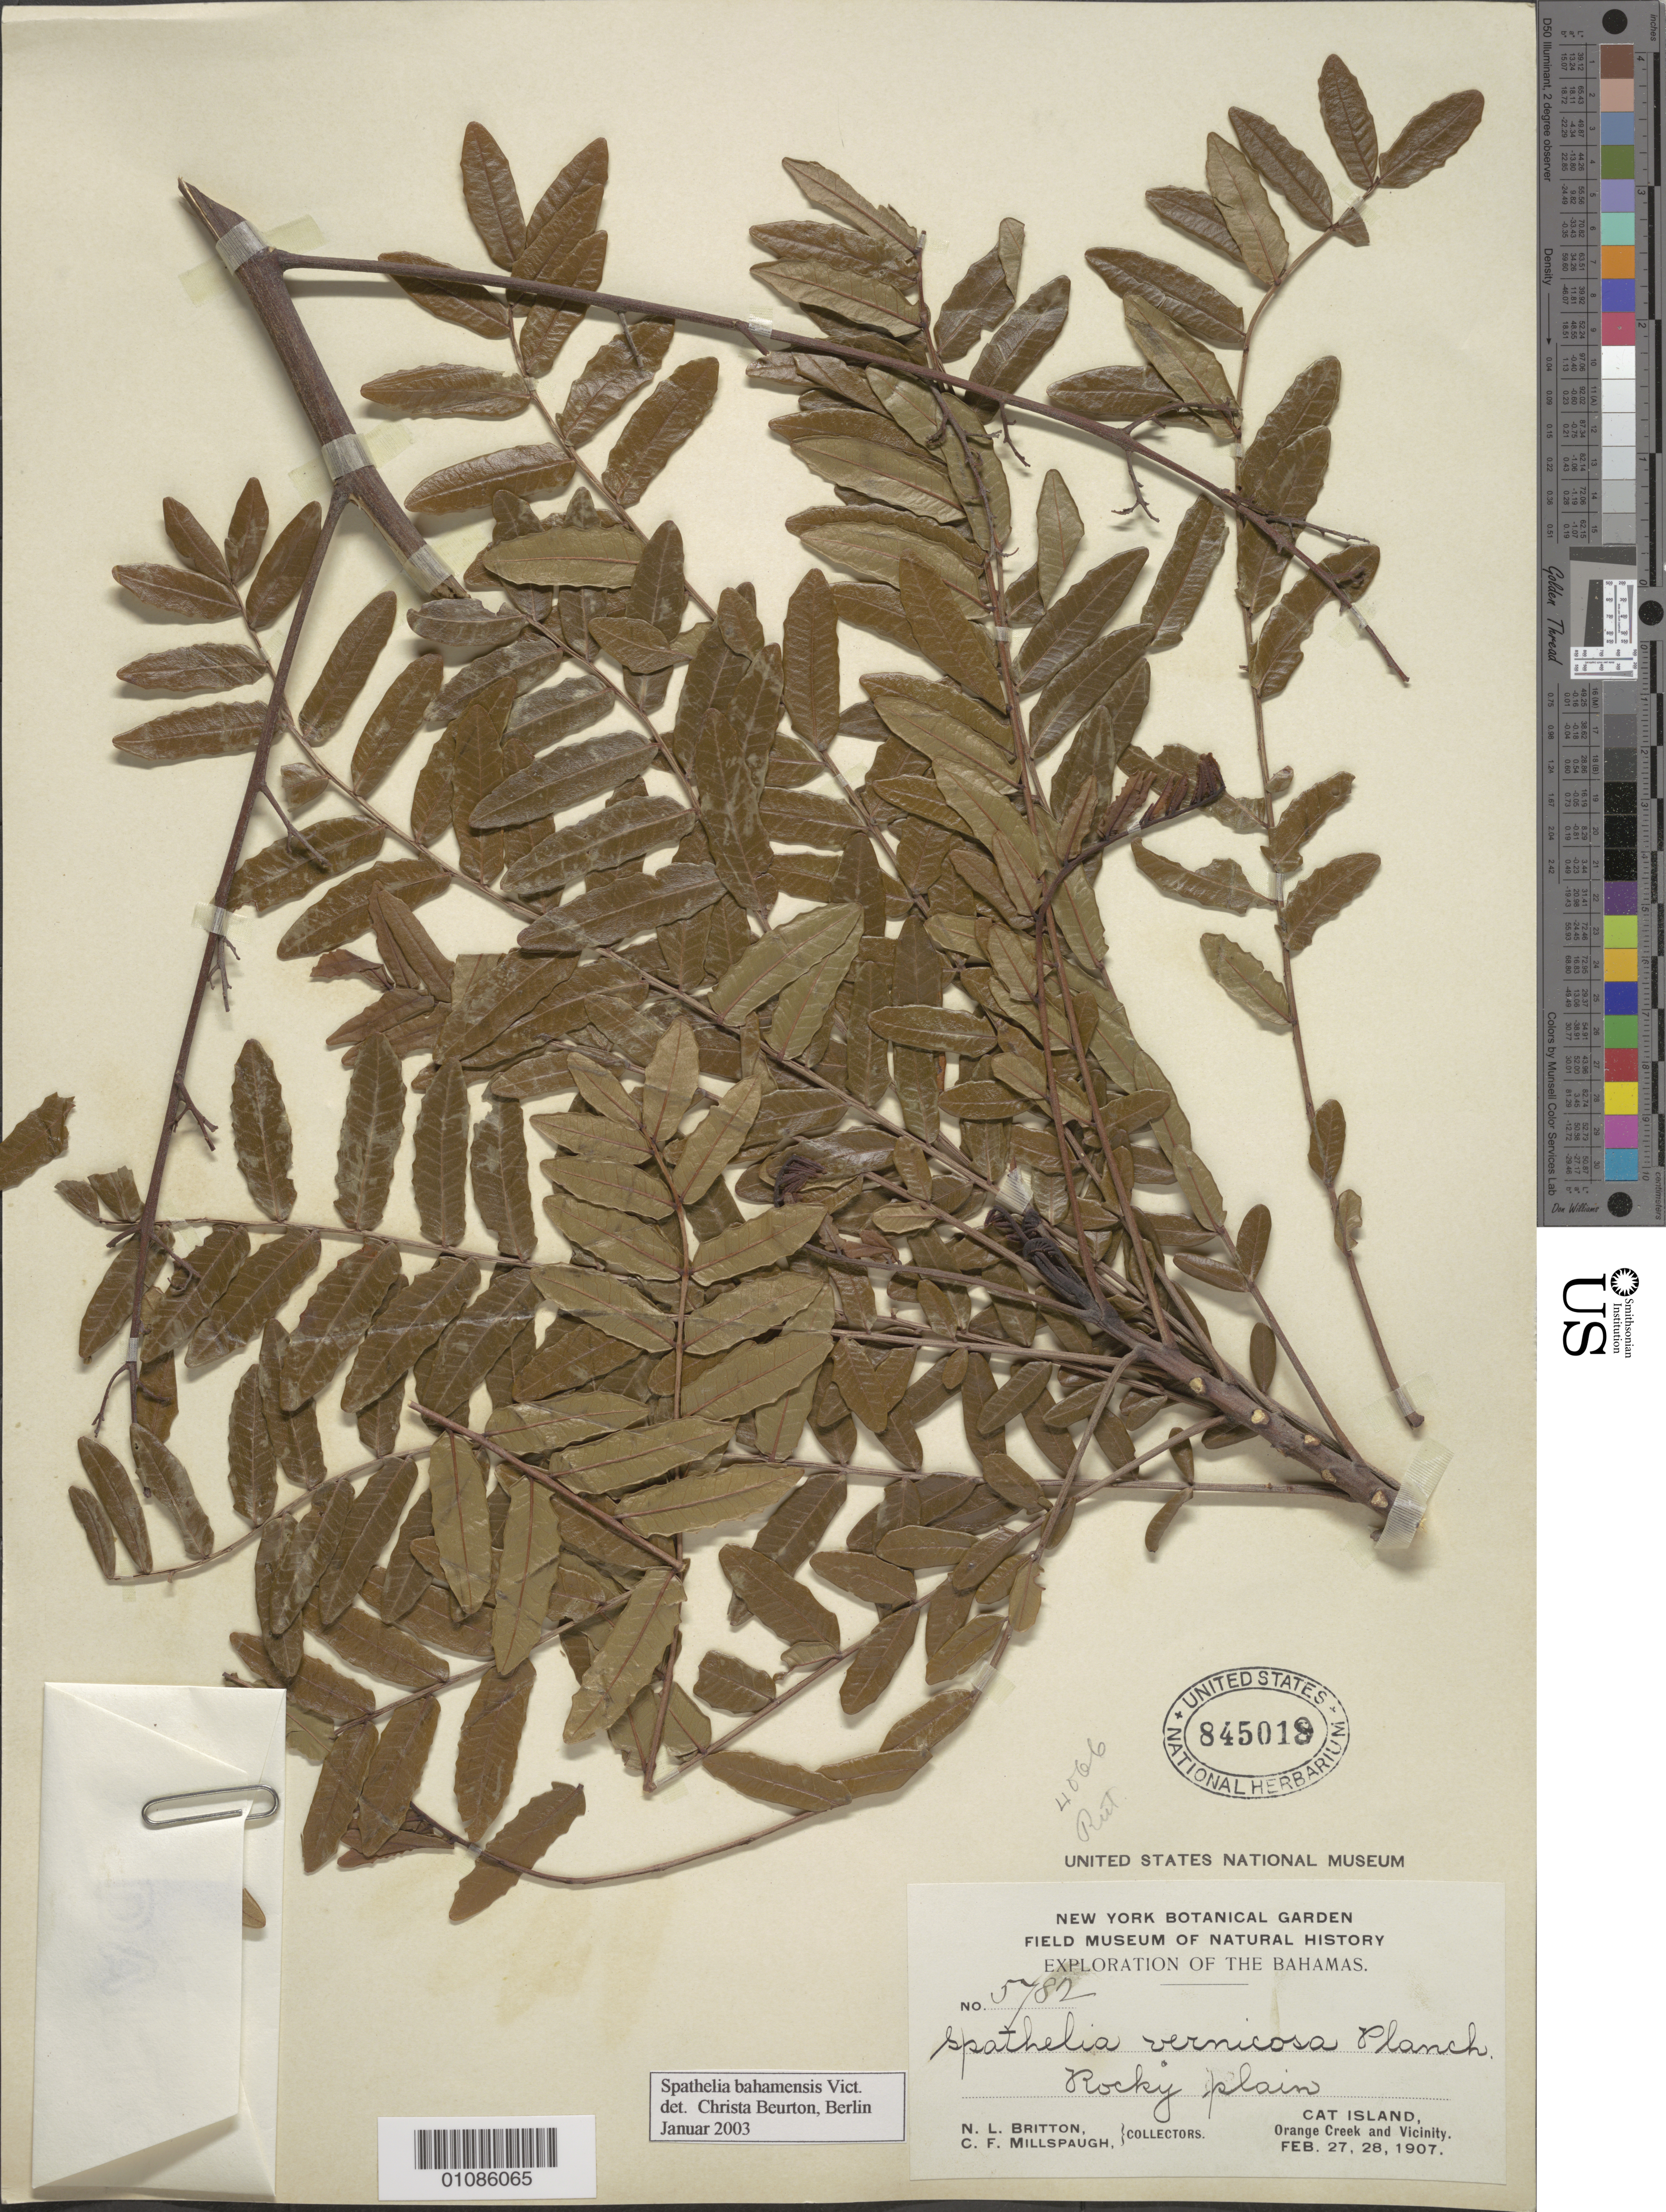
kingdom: Plantae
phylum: Tracheophyta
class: Magnoliopsida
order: Sapindales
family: Rutaceae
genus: Spathelia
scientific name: Spathelia bahamensis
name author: Vict.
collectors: N. Britton & C. F. Millspaugh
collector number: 7582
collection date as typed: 27 Feb 1907 and 28 Feb 1907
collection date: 1907-02-27,1907-02-28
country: Bahamas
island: Cat I.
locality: Rocky plains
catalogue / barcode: US 845018